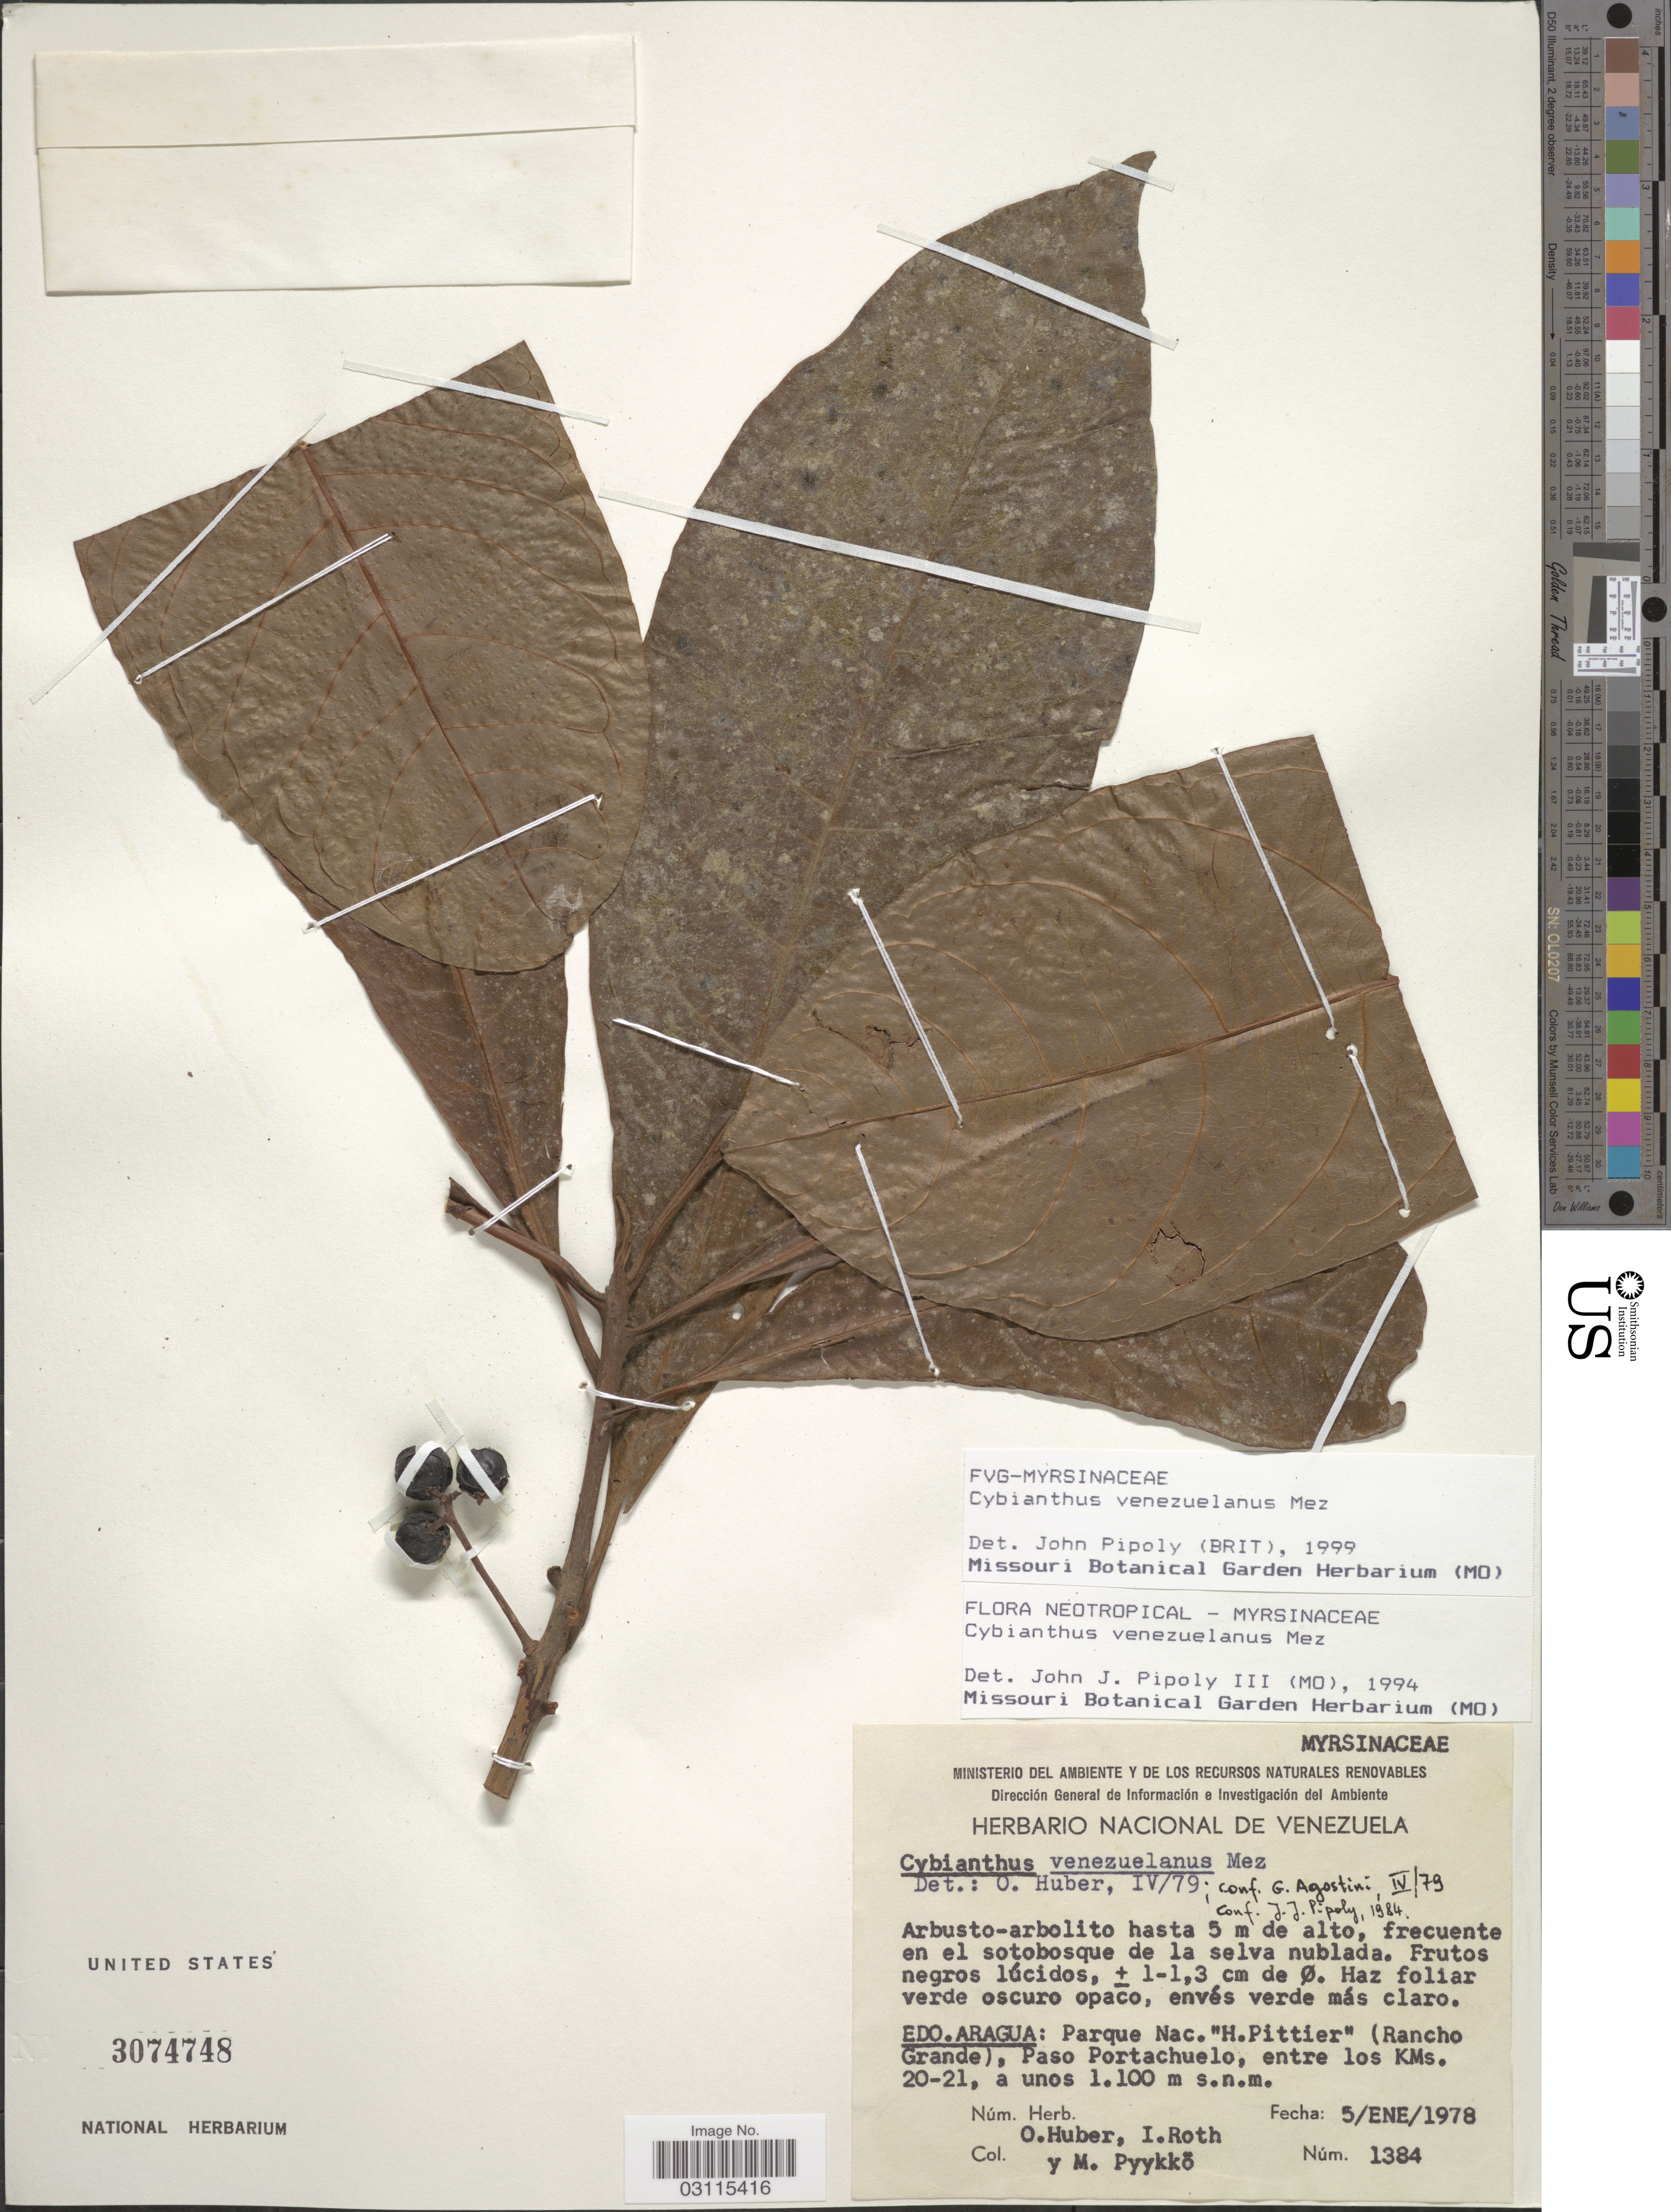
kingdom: Plantae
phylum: Tracheophyta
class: Magnoliopsida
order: Ericales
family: Primulaceae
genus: Cybianthus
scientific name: Cybianthus venezuelanus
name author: Mez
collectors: O. Huber, I. Roth & M. Pyykko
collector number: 1384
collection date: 1978-01-05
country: Venezuela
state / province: Aragua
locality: Edo. Aragua: Parque Nac. "H. Pittier" (Rancho Grande), Paso Portachuelo, entre los Kms. 20-21.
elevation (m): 1100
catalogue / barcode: US 3074748